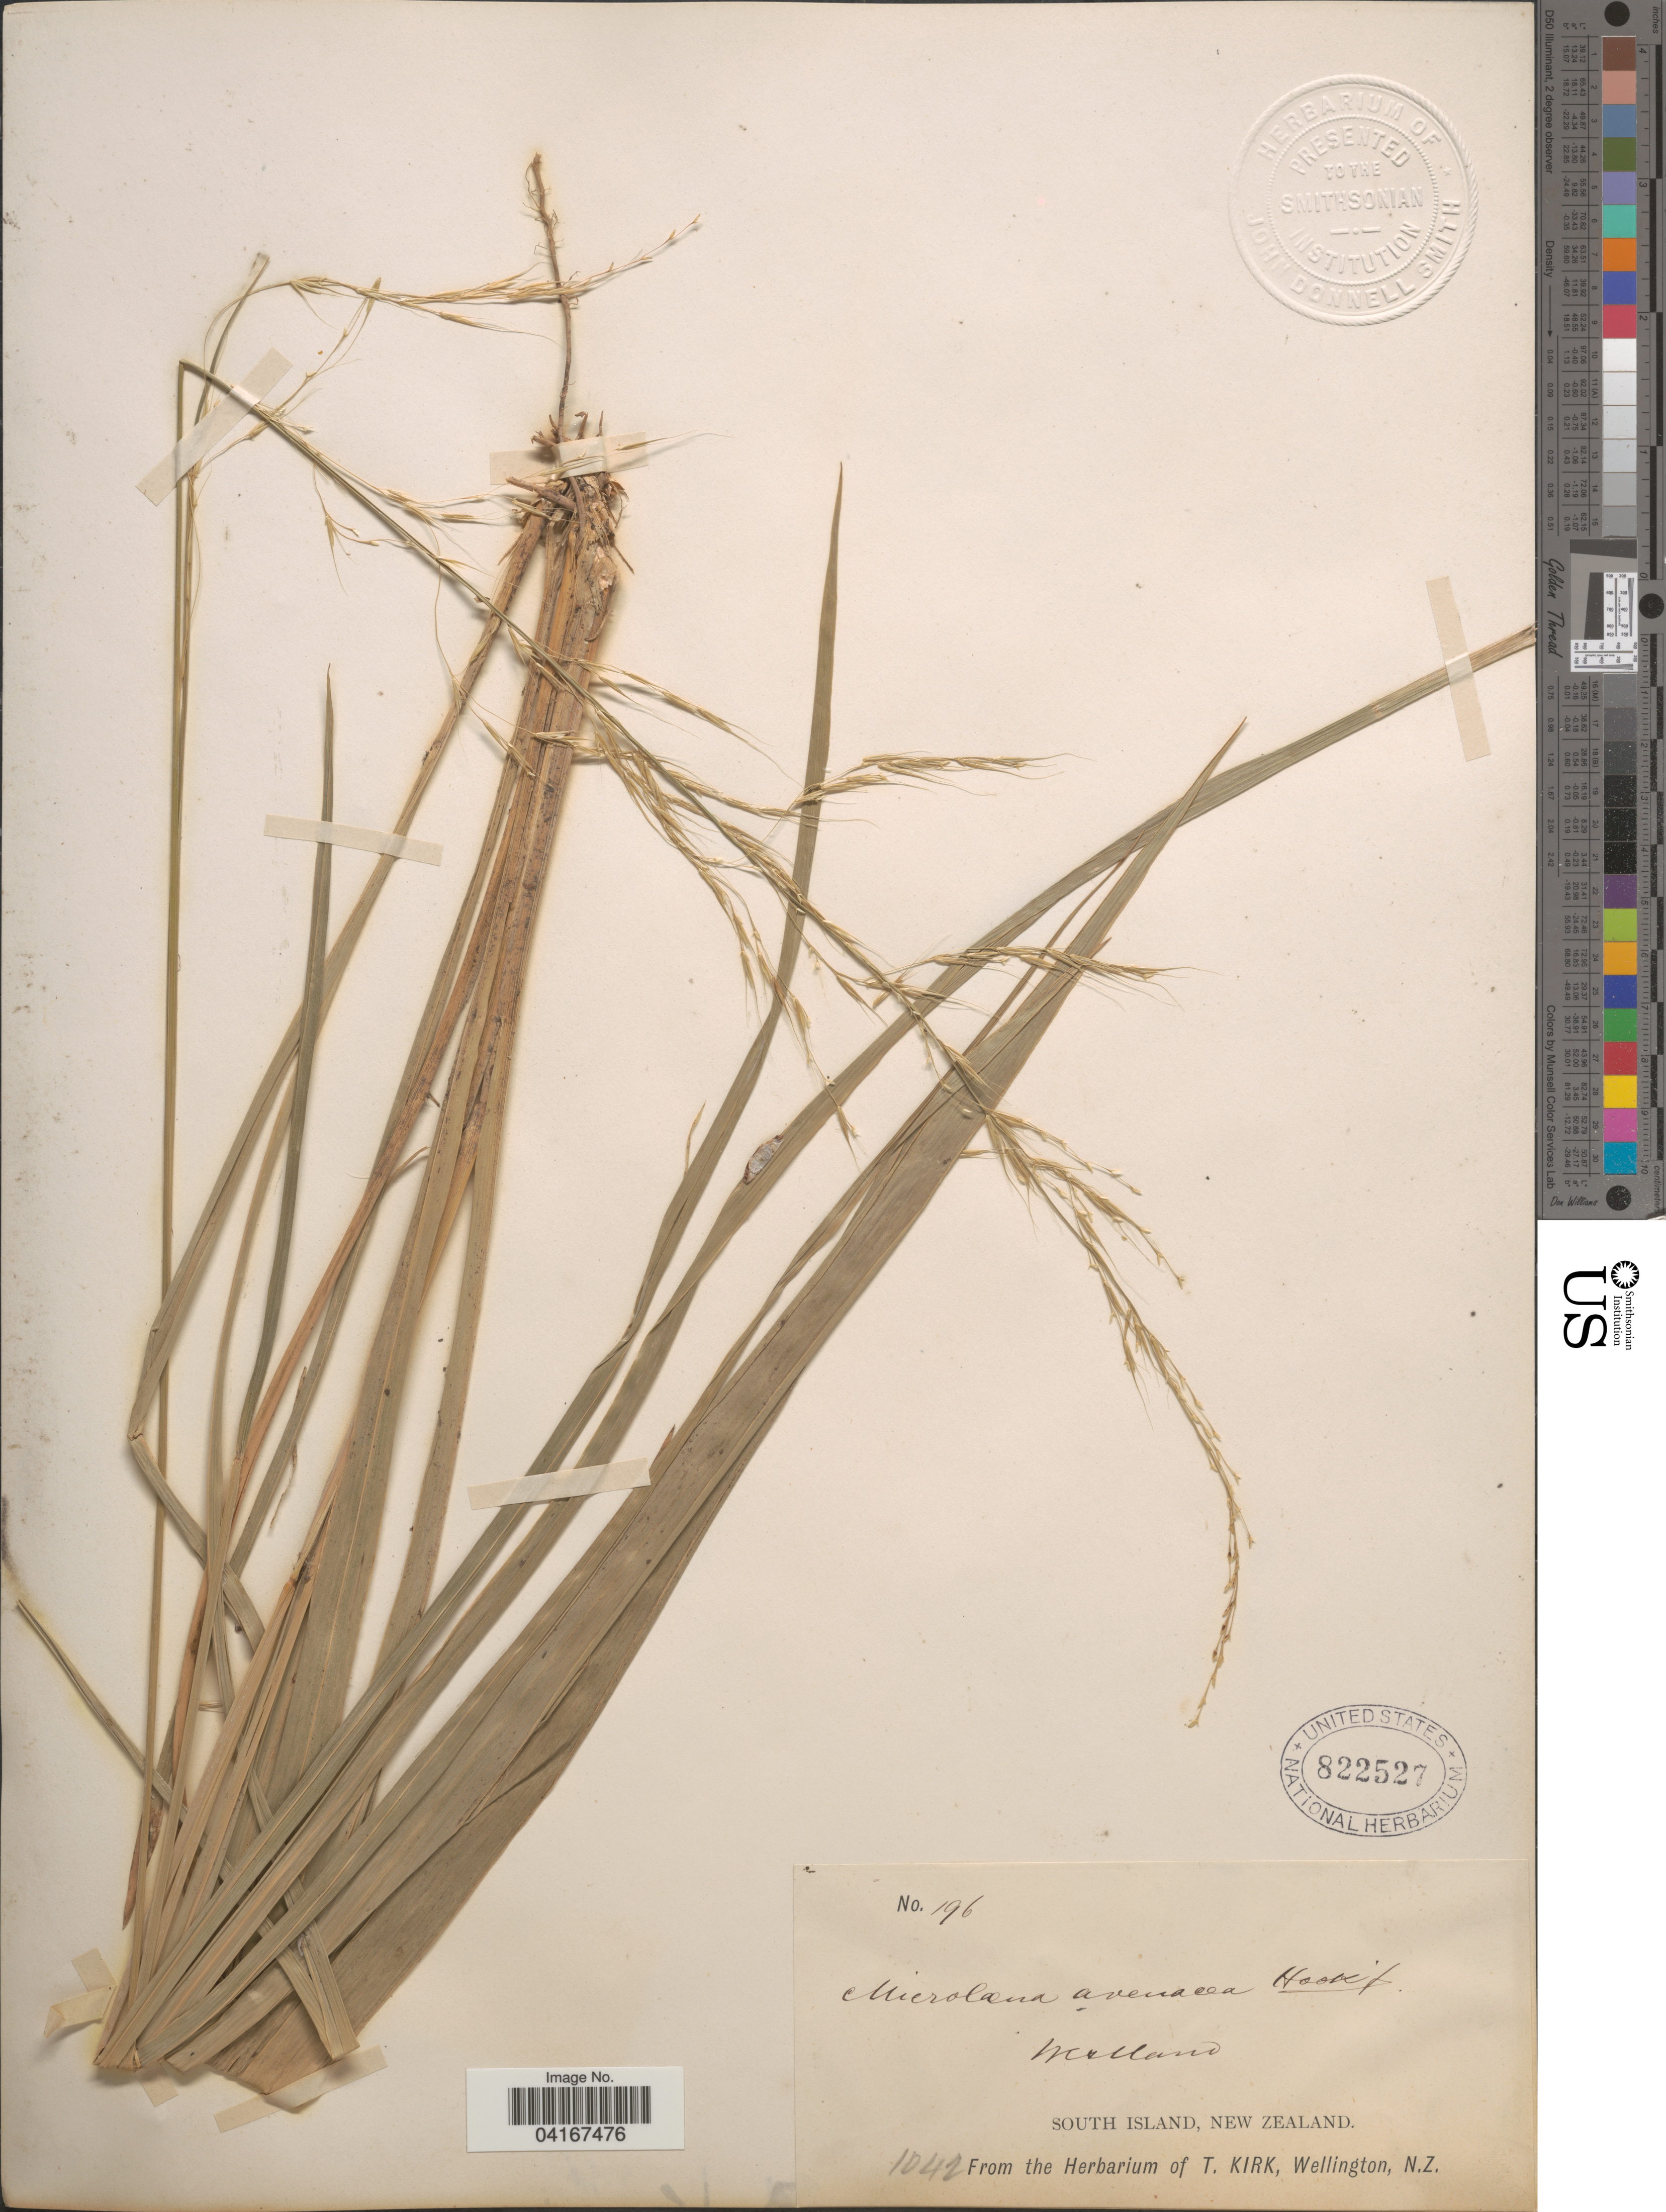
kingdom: Plantae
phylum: Tracheophyta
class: Liliopsida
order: Poales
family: Poaceae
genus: Microlaena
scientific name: Microlaena avenacea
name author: (Raoul) Hook. f.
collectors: ex herb. T. Kirk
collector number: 196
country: New Zealand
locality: Westland [interpreted]. South Island.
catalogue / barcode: US 822527